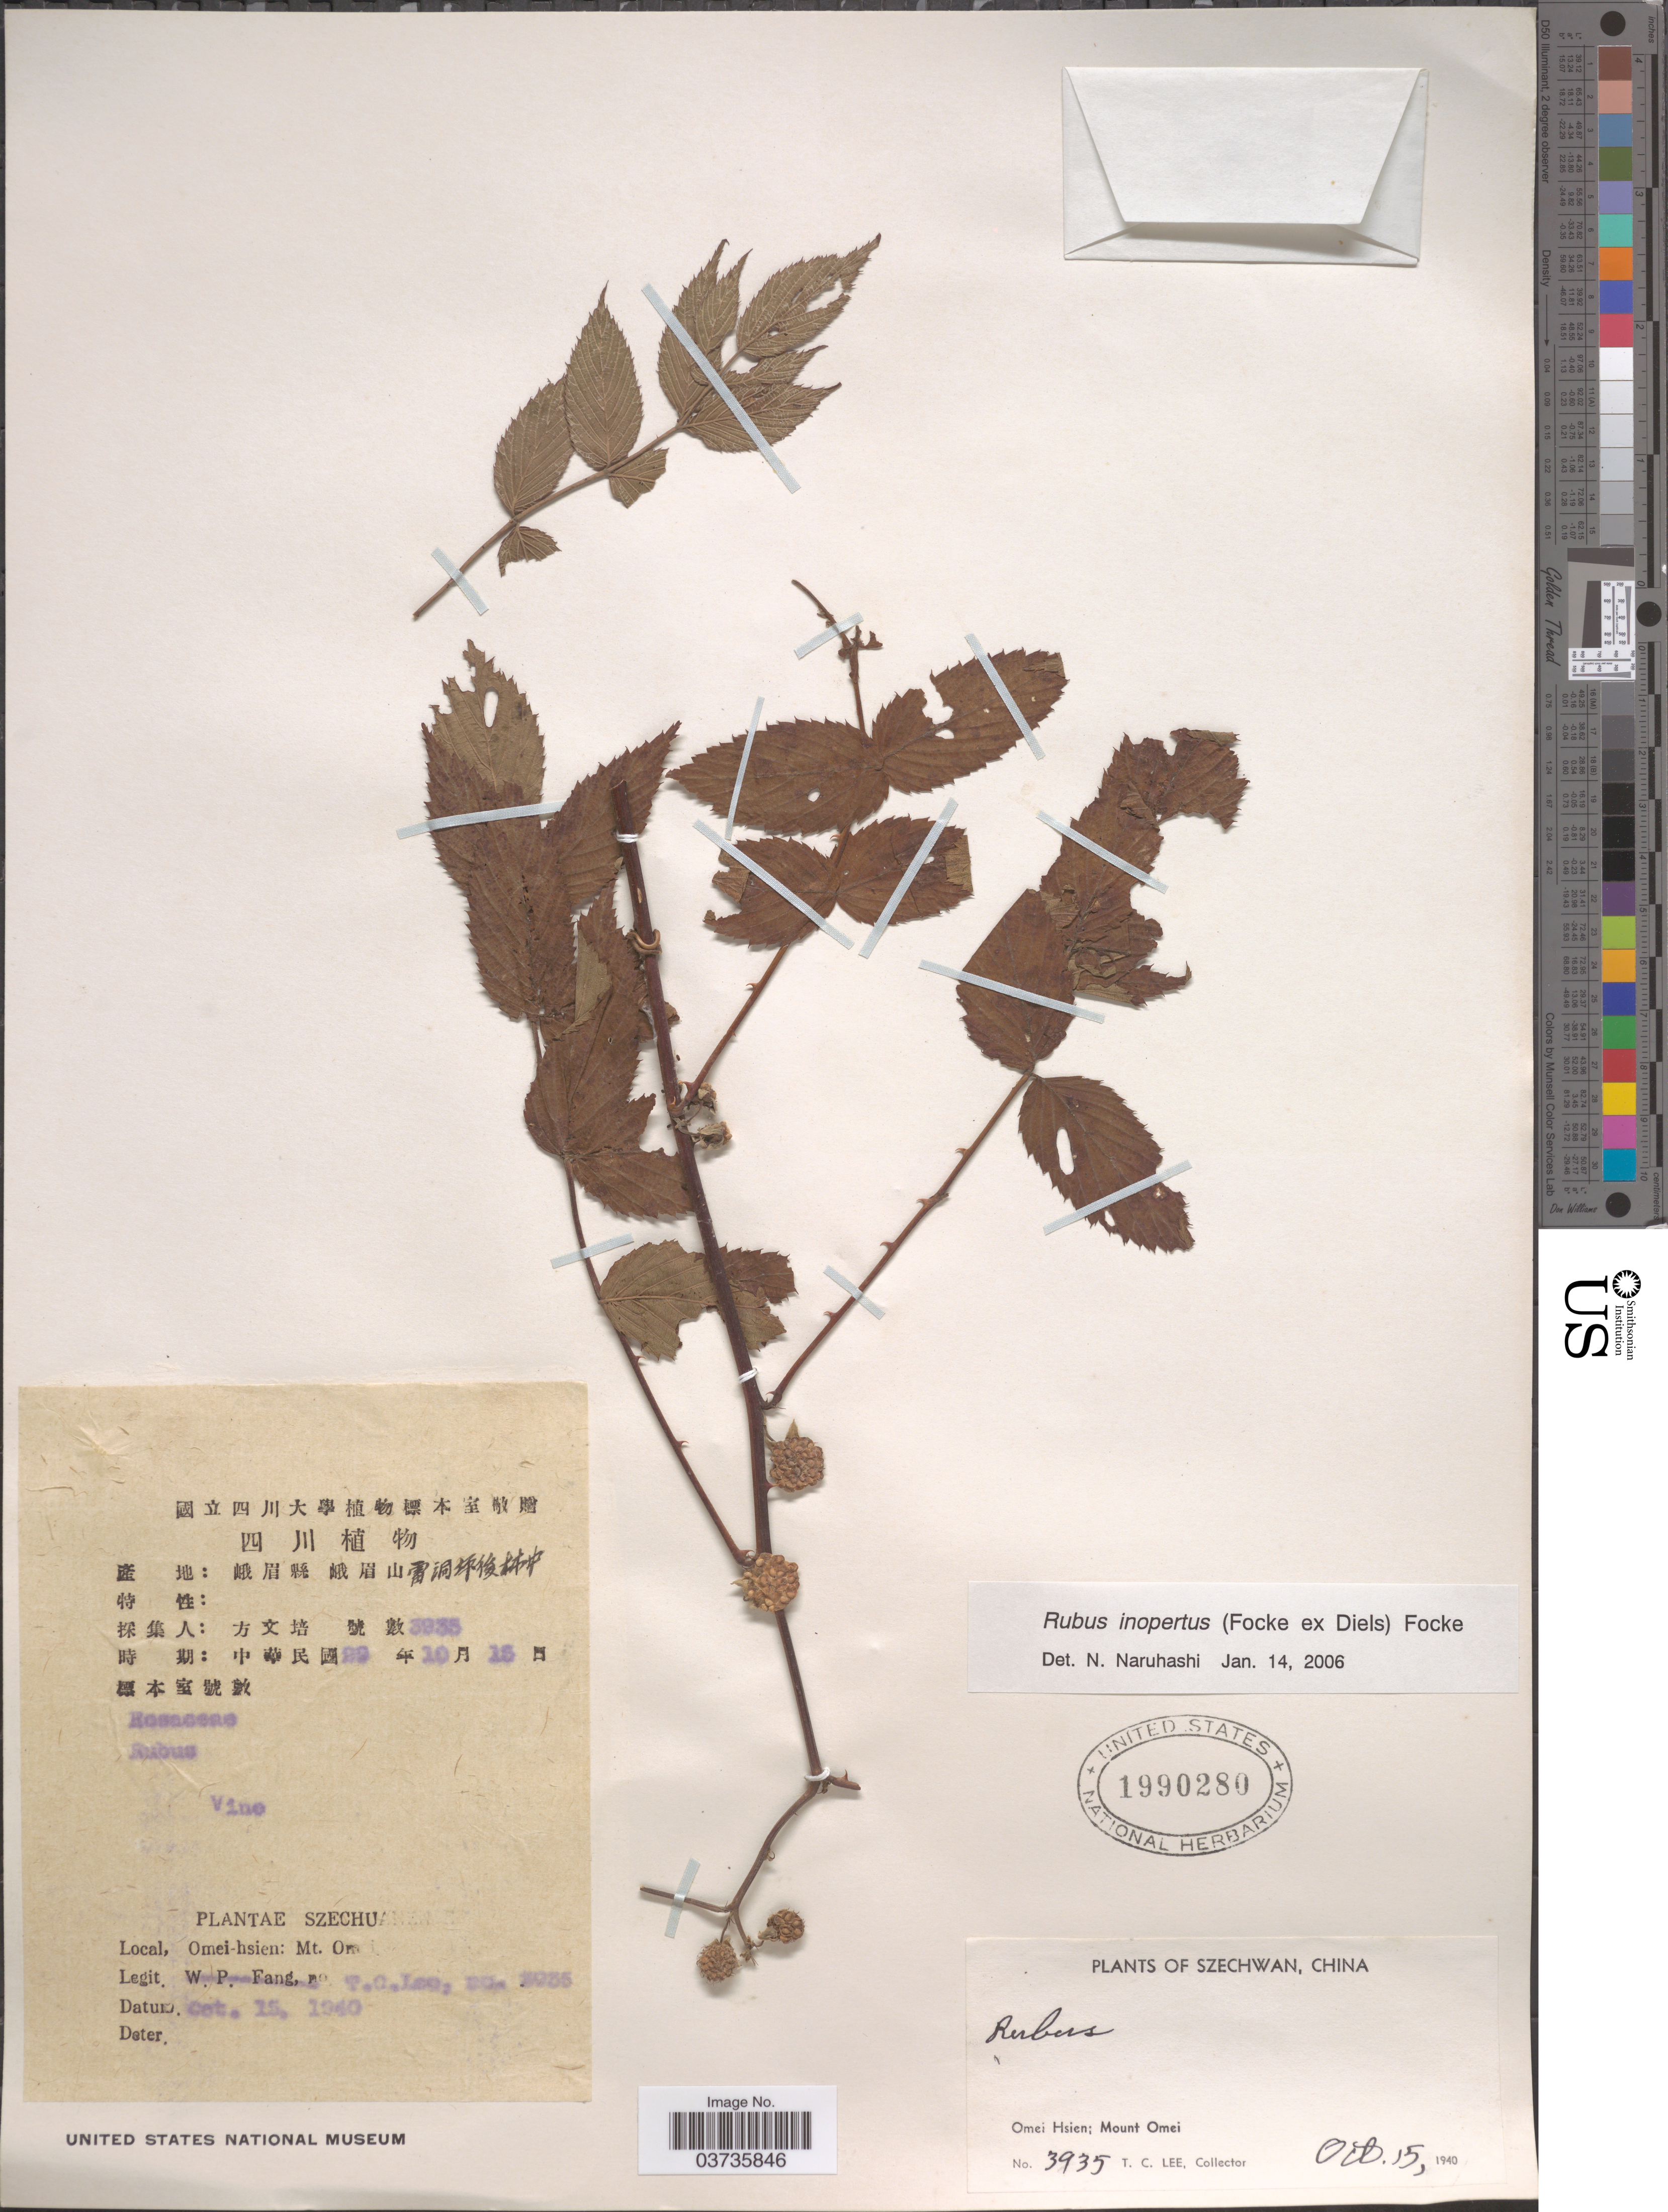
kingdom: Plantae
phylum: Tracheophyta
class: Magnoliopsida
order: Rosales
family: Rosaceae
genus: Rubus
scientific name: Rubus inopertus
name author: (Focke ex Diels) Focke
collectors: T. Lee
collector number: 3935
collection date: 1940-10-15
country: China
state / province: Sichuan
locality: Szechwan. Omei Hsien; Mount Omei.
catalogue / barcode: US 1990280